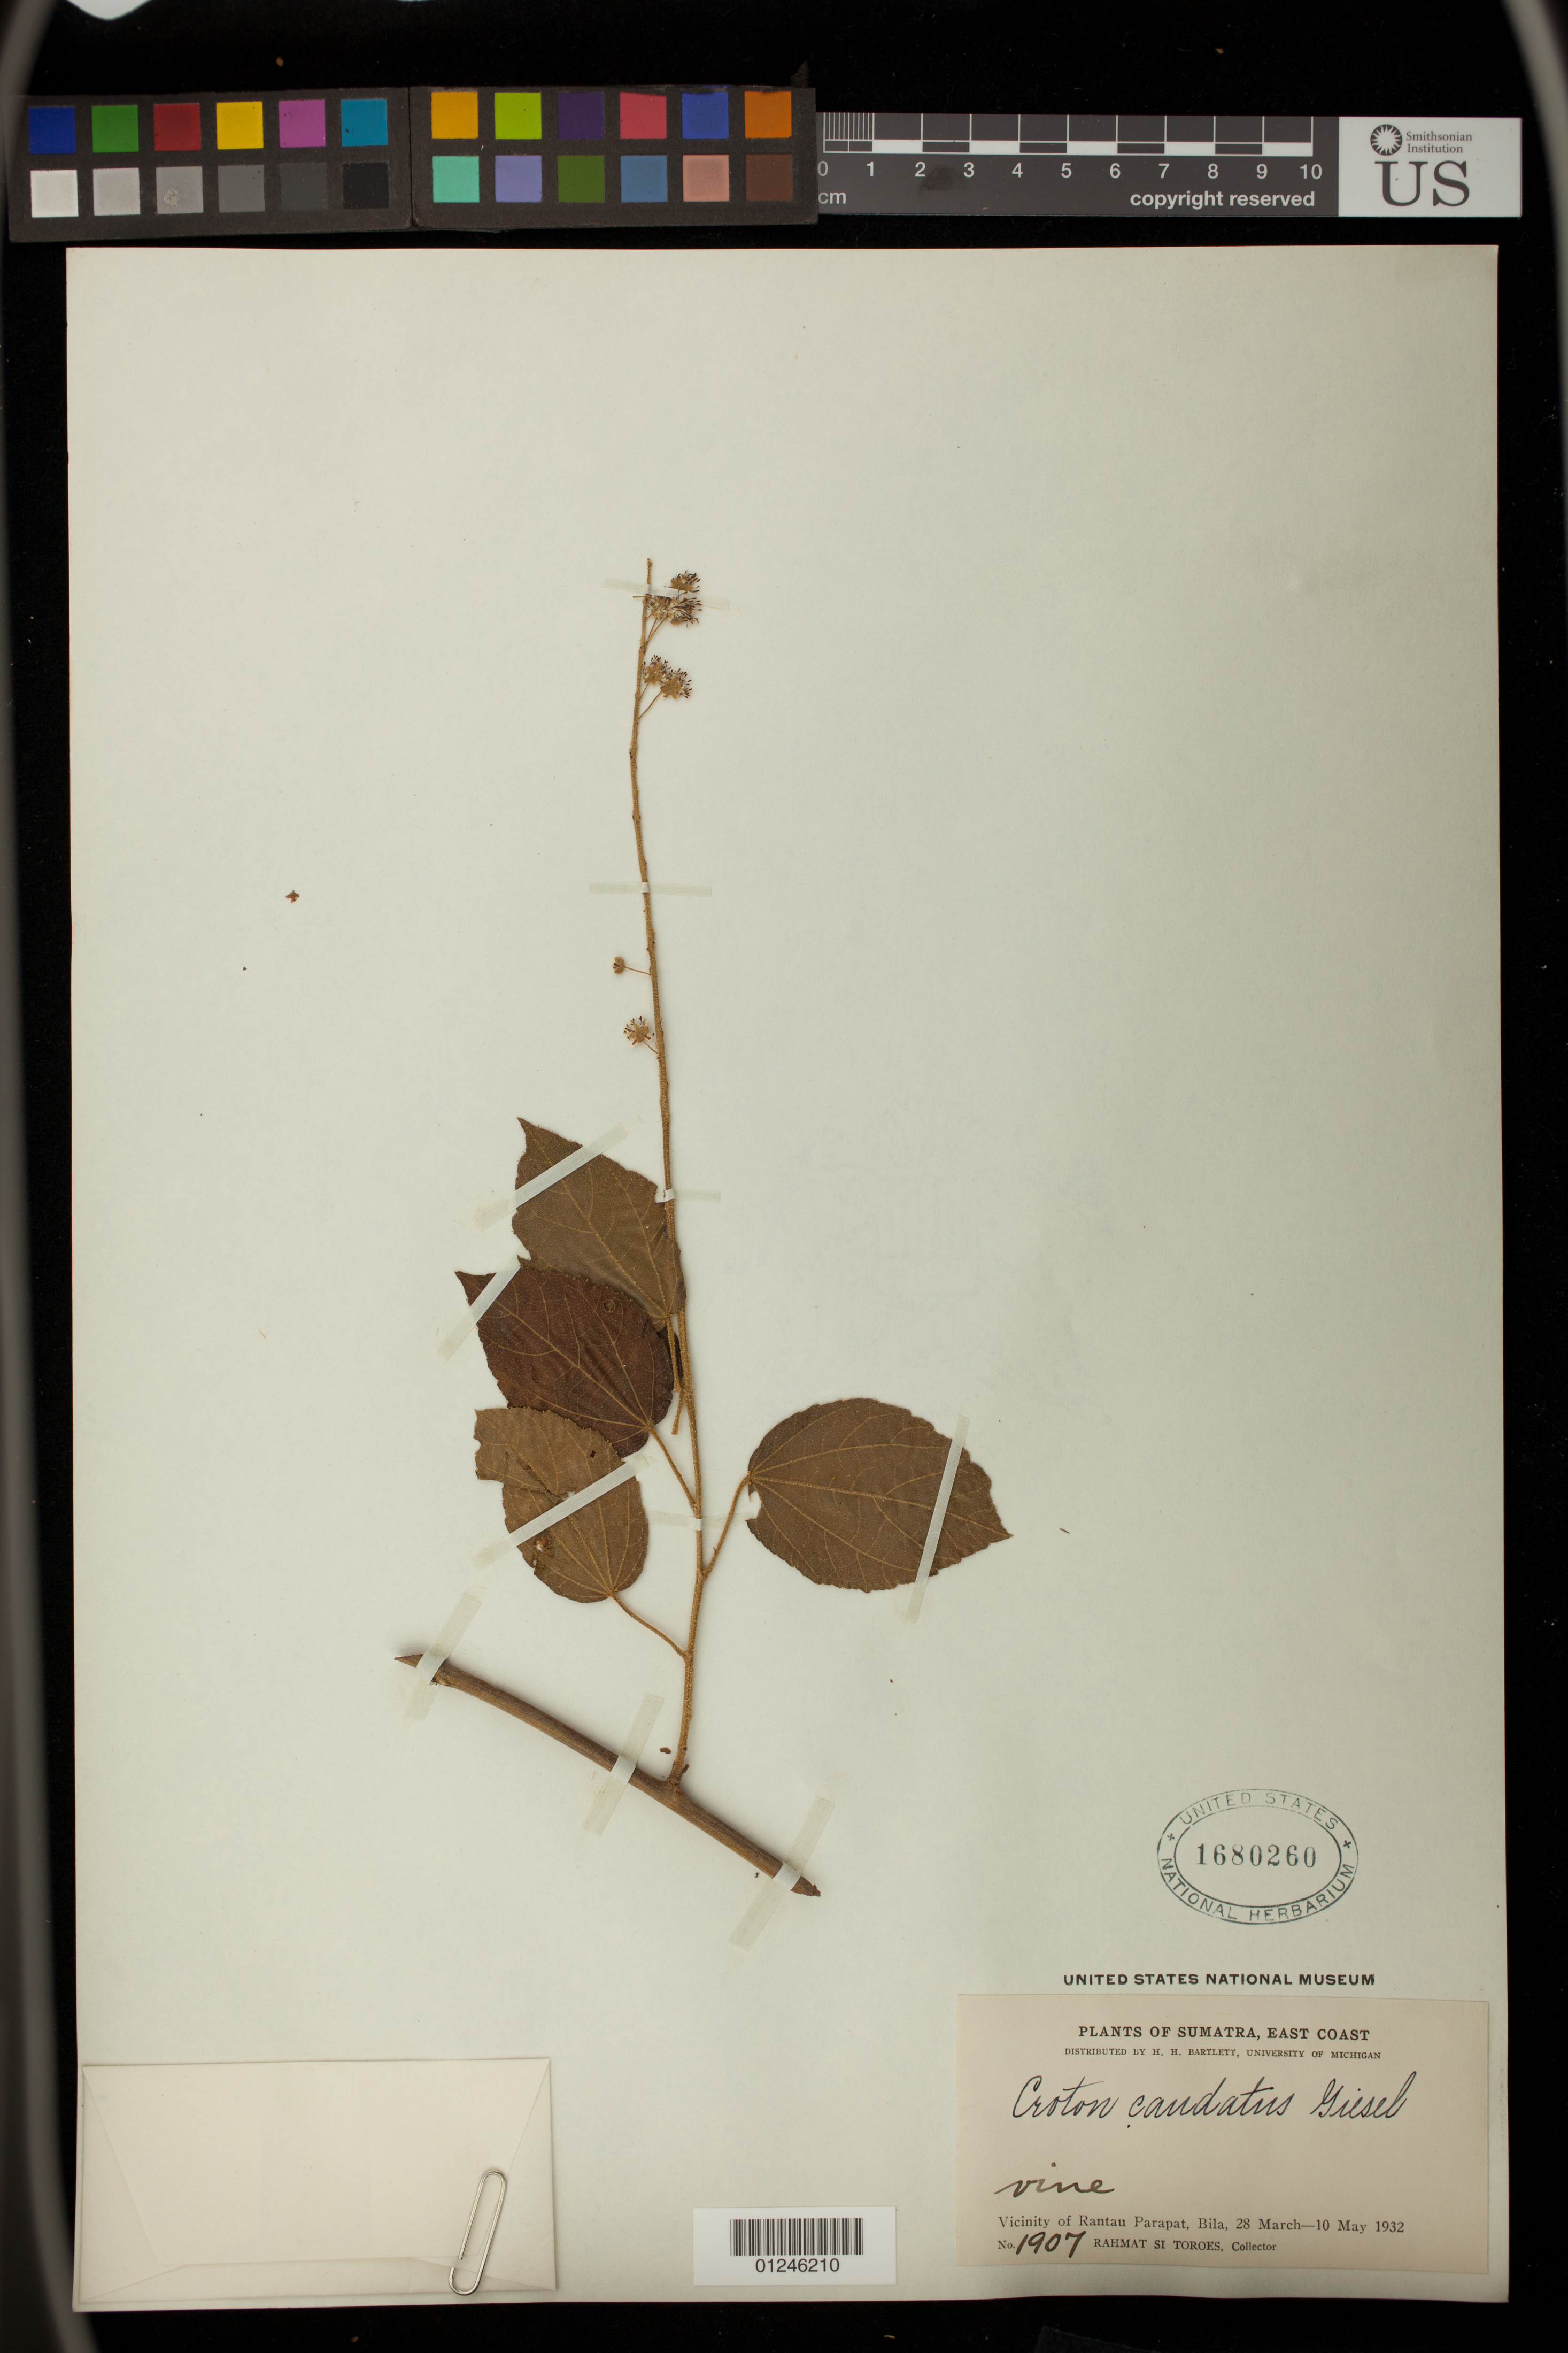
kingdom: Plantae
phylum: Tracheophyta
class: Magnoliopsida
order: Malpighiales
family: Euphorbiaceae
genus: Croton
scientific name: Croton caudatus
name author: Geiseler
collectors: Rahmat Si Boeea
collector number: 1907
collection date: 1932-03-28/1932-05-10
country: Indonesia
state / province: Sumatra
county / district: Sumatera Utara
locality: Vicinity of Rantau Parapat, Bila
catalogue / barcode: US 1680260